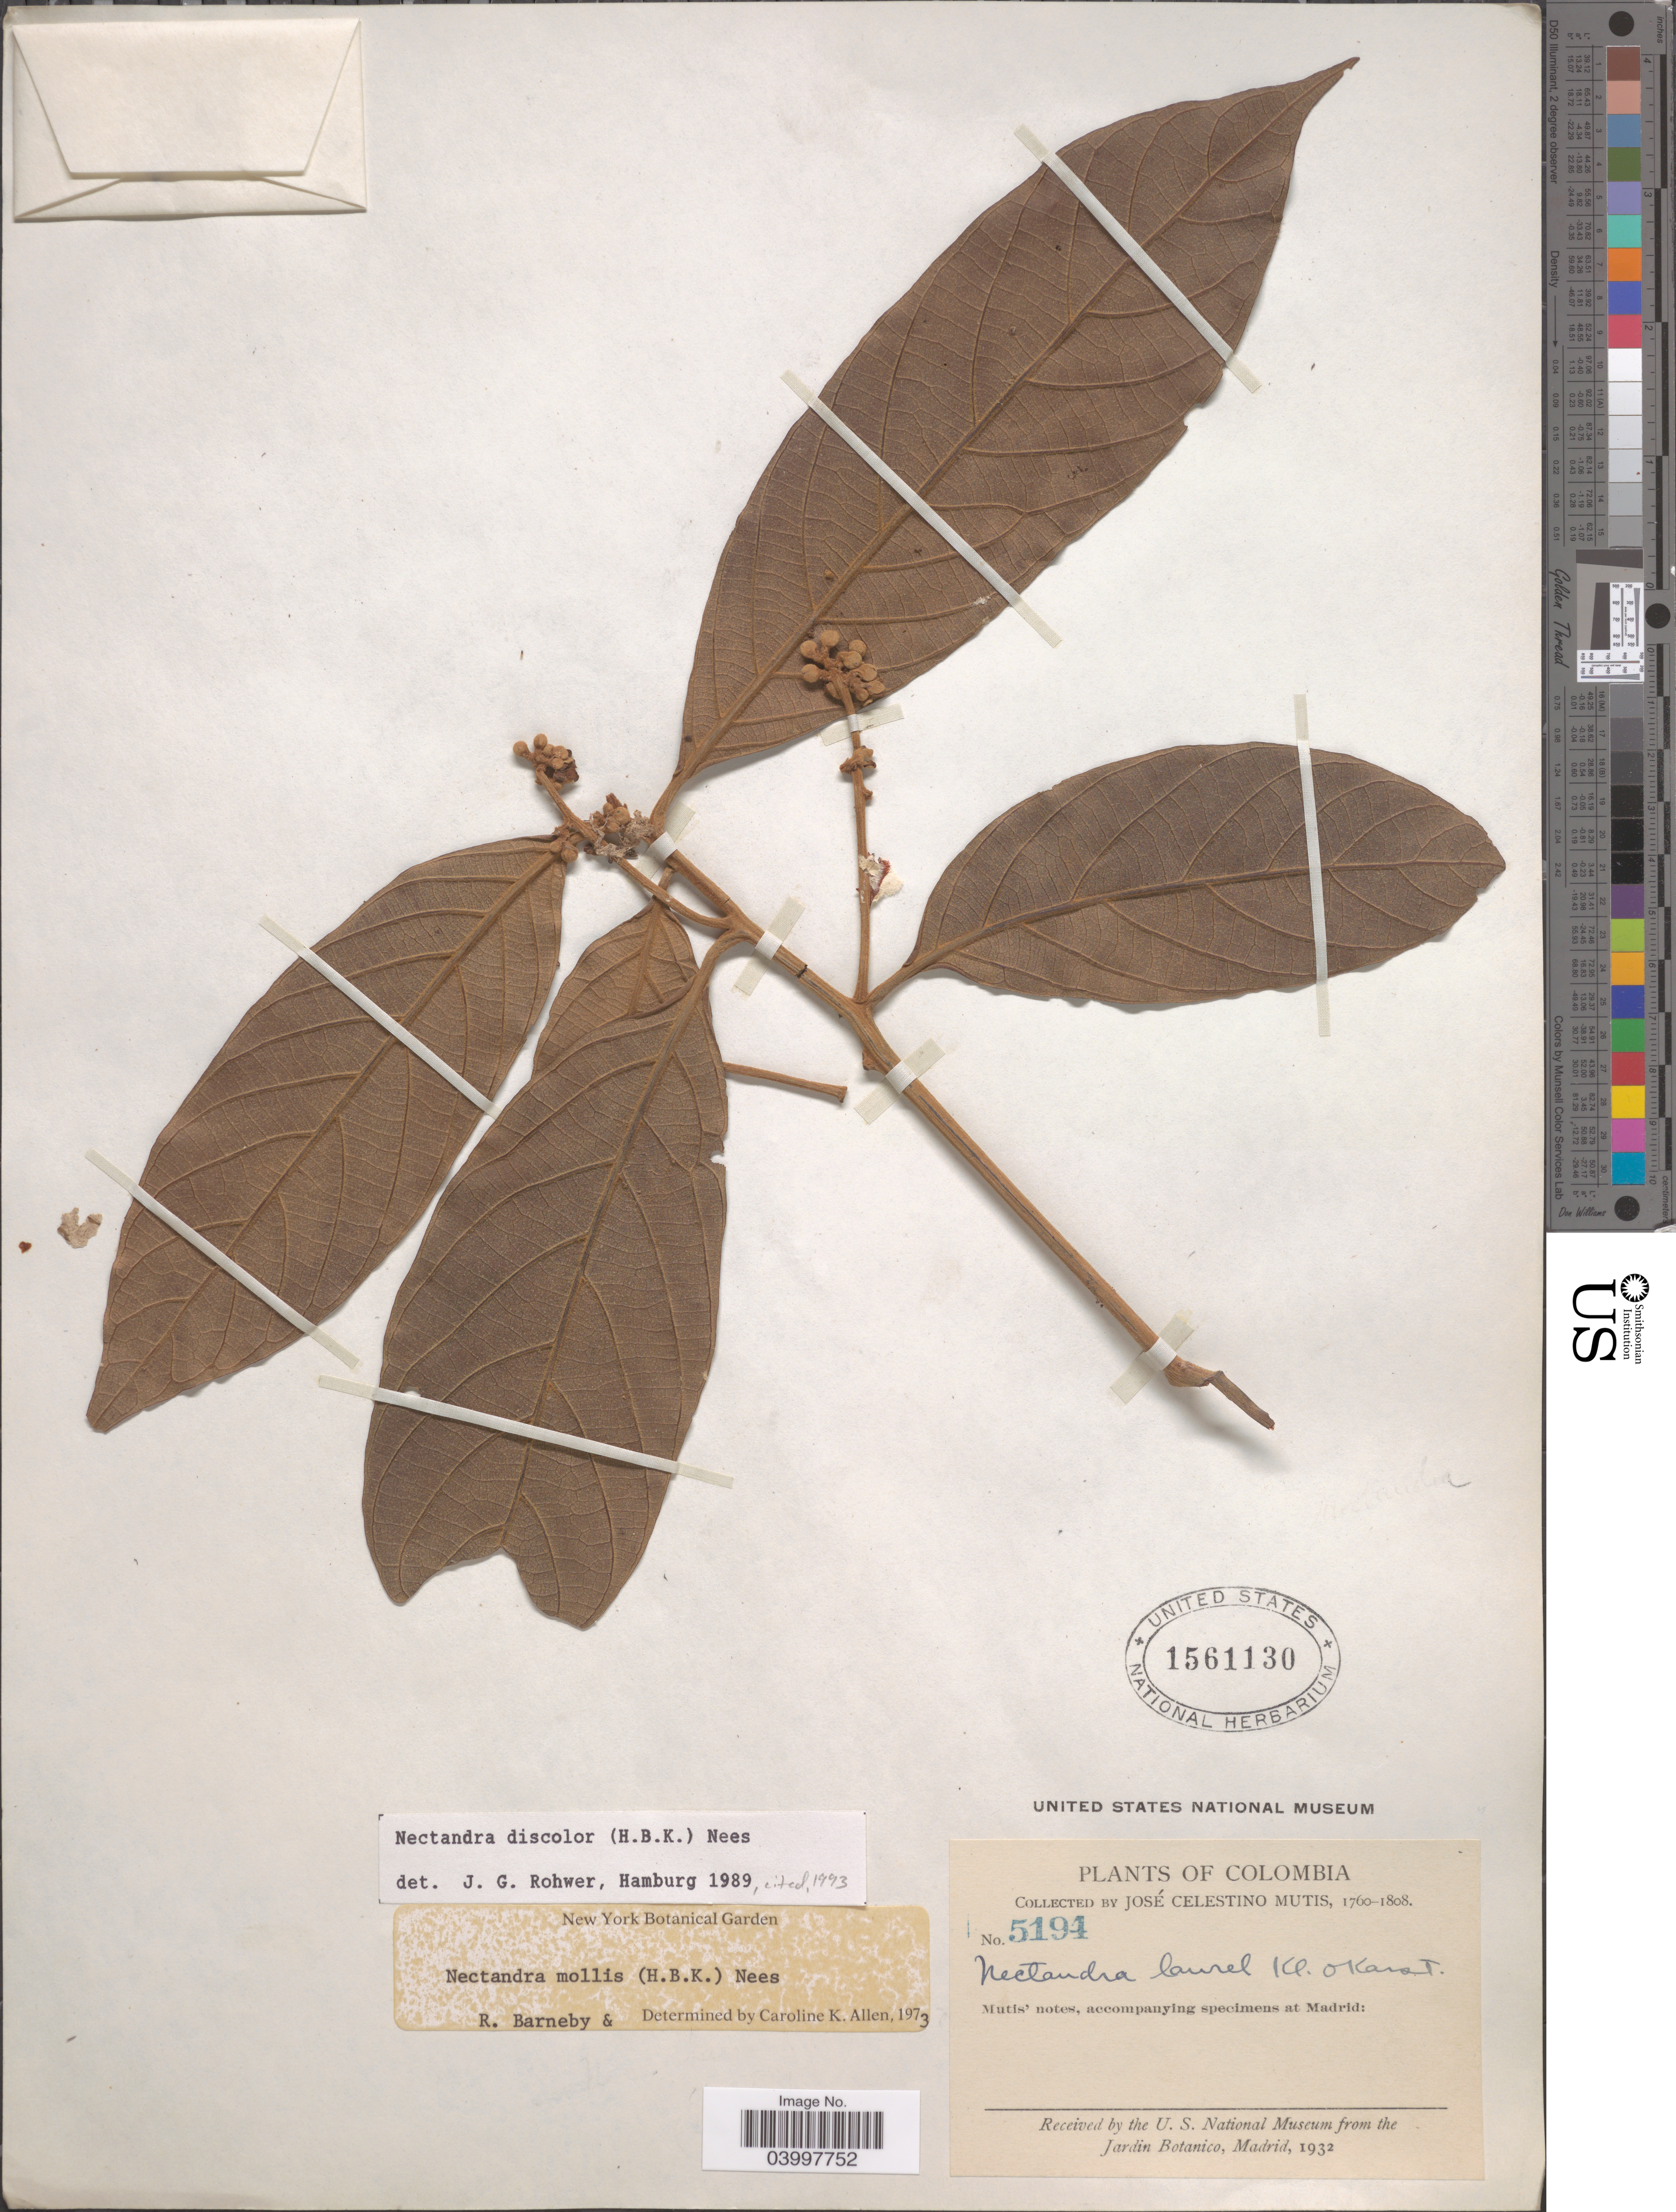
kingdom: Plantae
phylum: Tracheophyta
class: Magnoliopsida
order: Laurales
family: Lauraceae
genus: Ocotea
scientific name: Ocotea discolor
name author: (Kunth & Nees) Nees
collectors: J. C. B. Mutis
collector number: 5194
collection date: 1760/1808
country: Colombia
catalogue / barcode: US 1561130